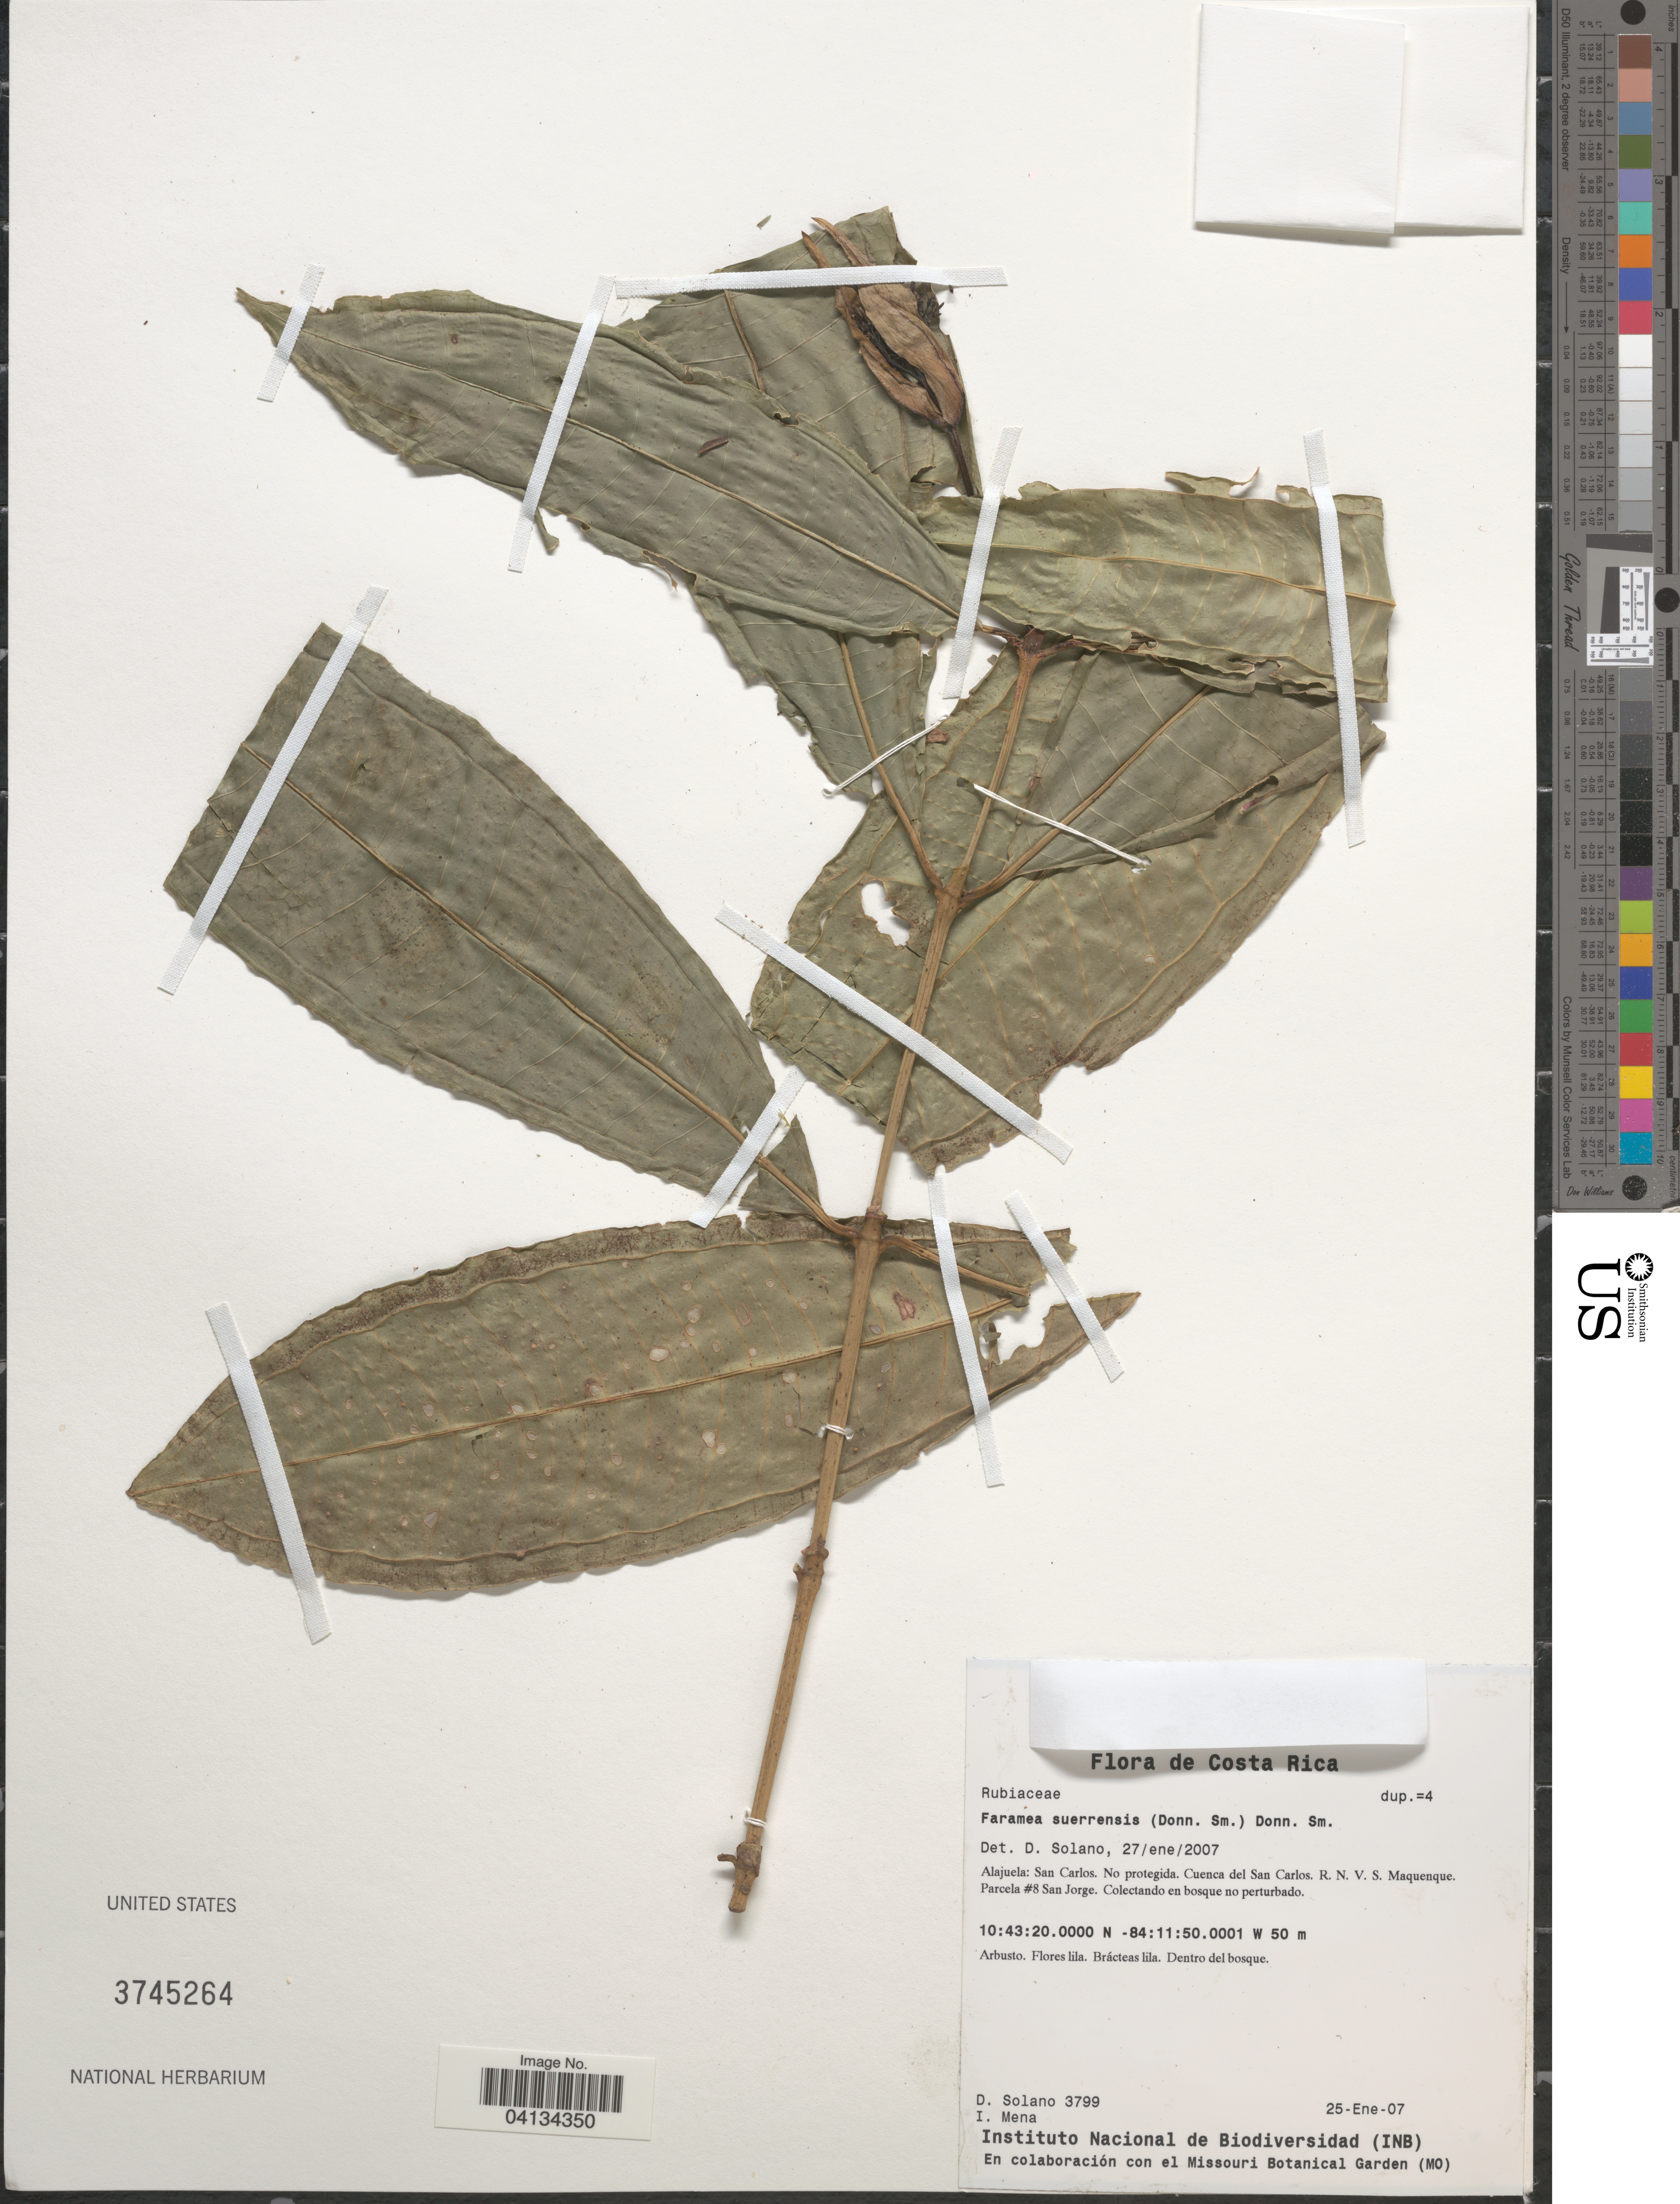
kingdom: Plantae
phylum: Tracheophyta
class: Magnoliopsida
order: Gentianales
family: Rubiaceae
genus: Faramea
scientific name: Faramea suerrensis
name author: (Donn. Sm.) Donn. Sm.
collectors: D. Solano & I. Mena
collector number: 3799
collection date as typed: Transcribed d/m/y: 25/1/7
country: Costa Rica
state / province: Alajuela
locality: San Carlos. No protegida. Cuenca del San Carlos. R. N. V. S. Maquenque. Parcela #8 San Jorge.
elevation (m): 50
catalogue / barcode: US 3745264